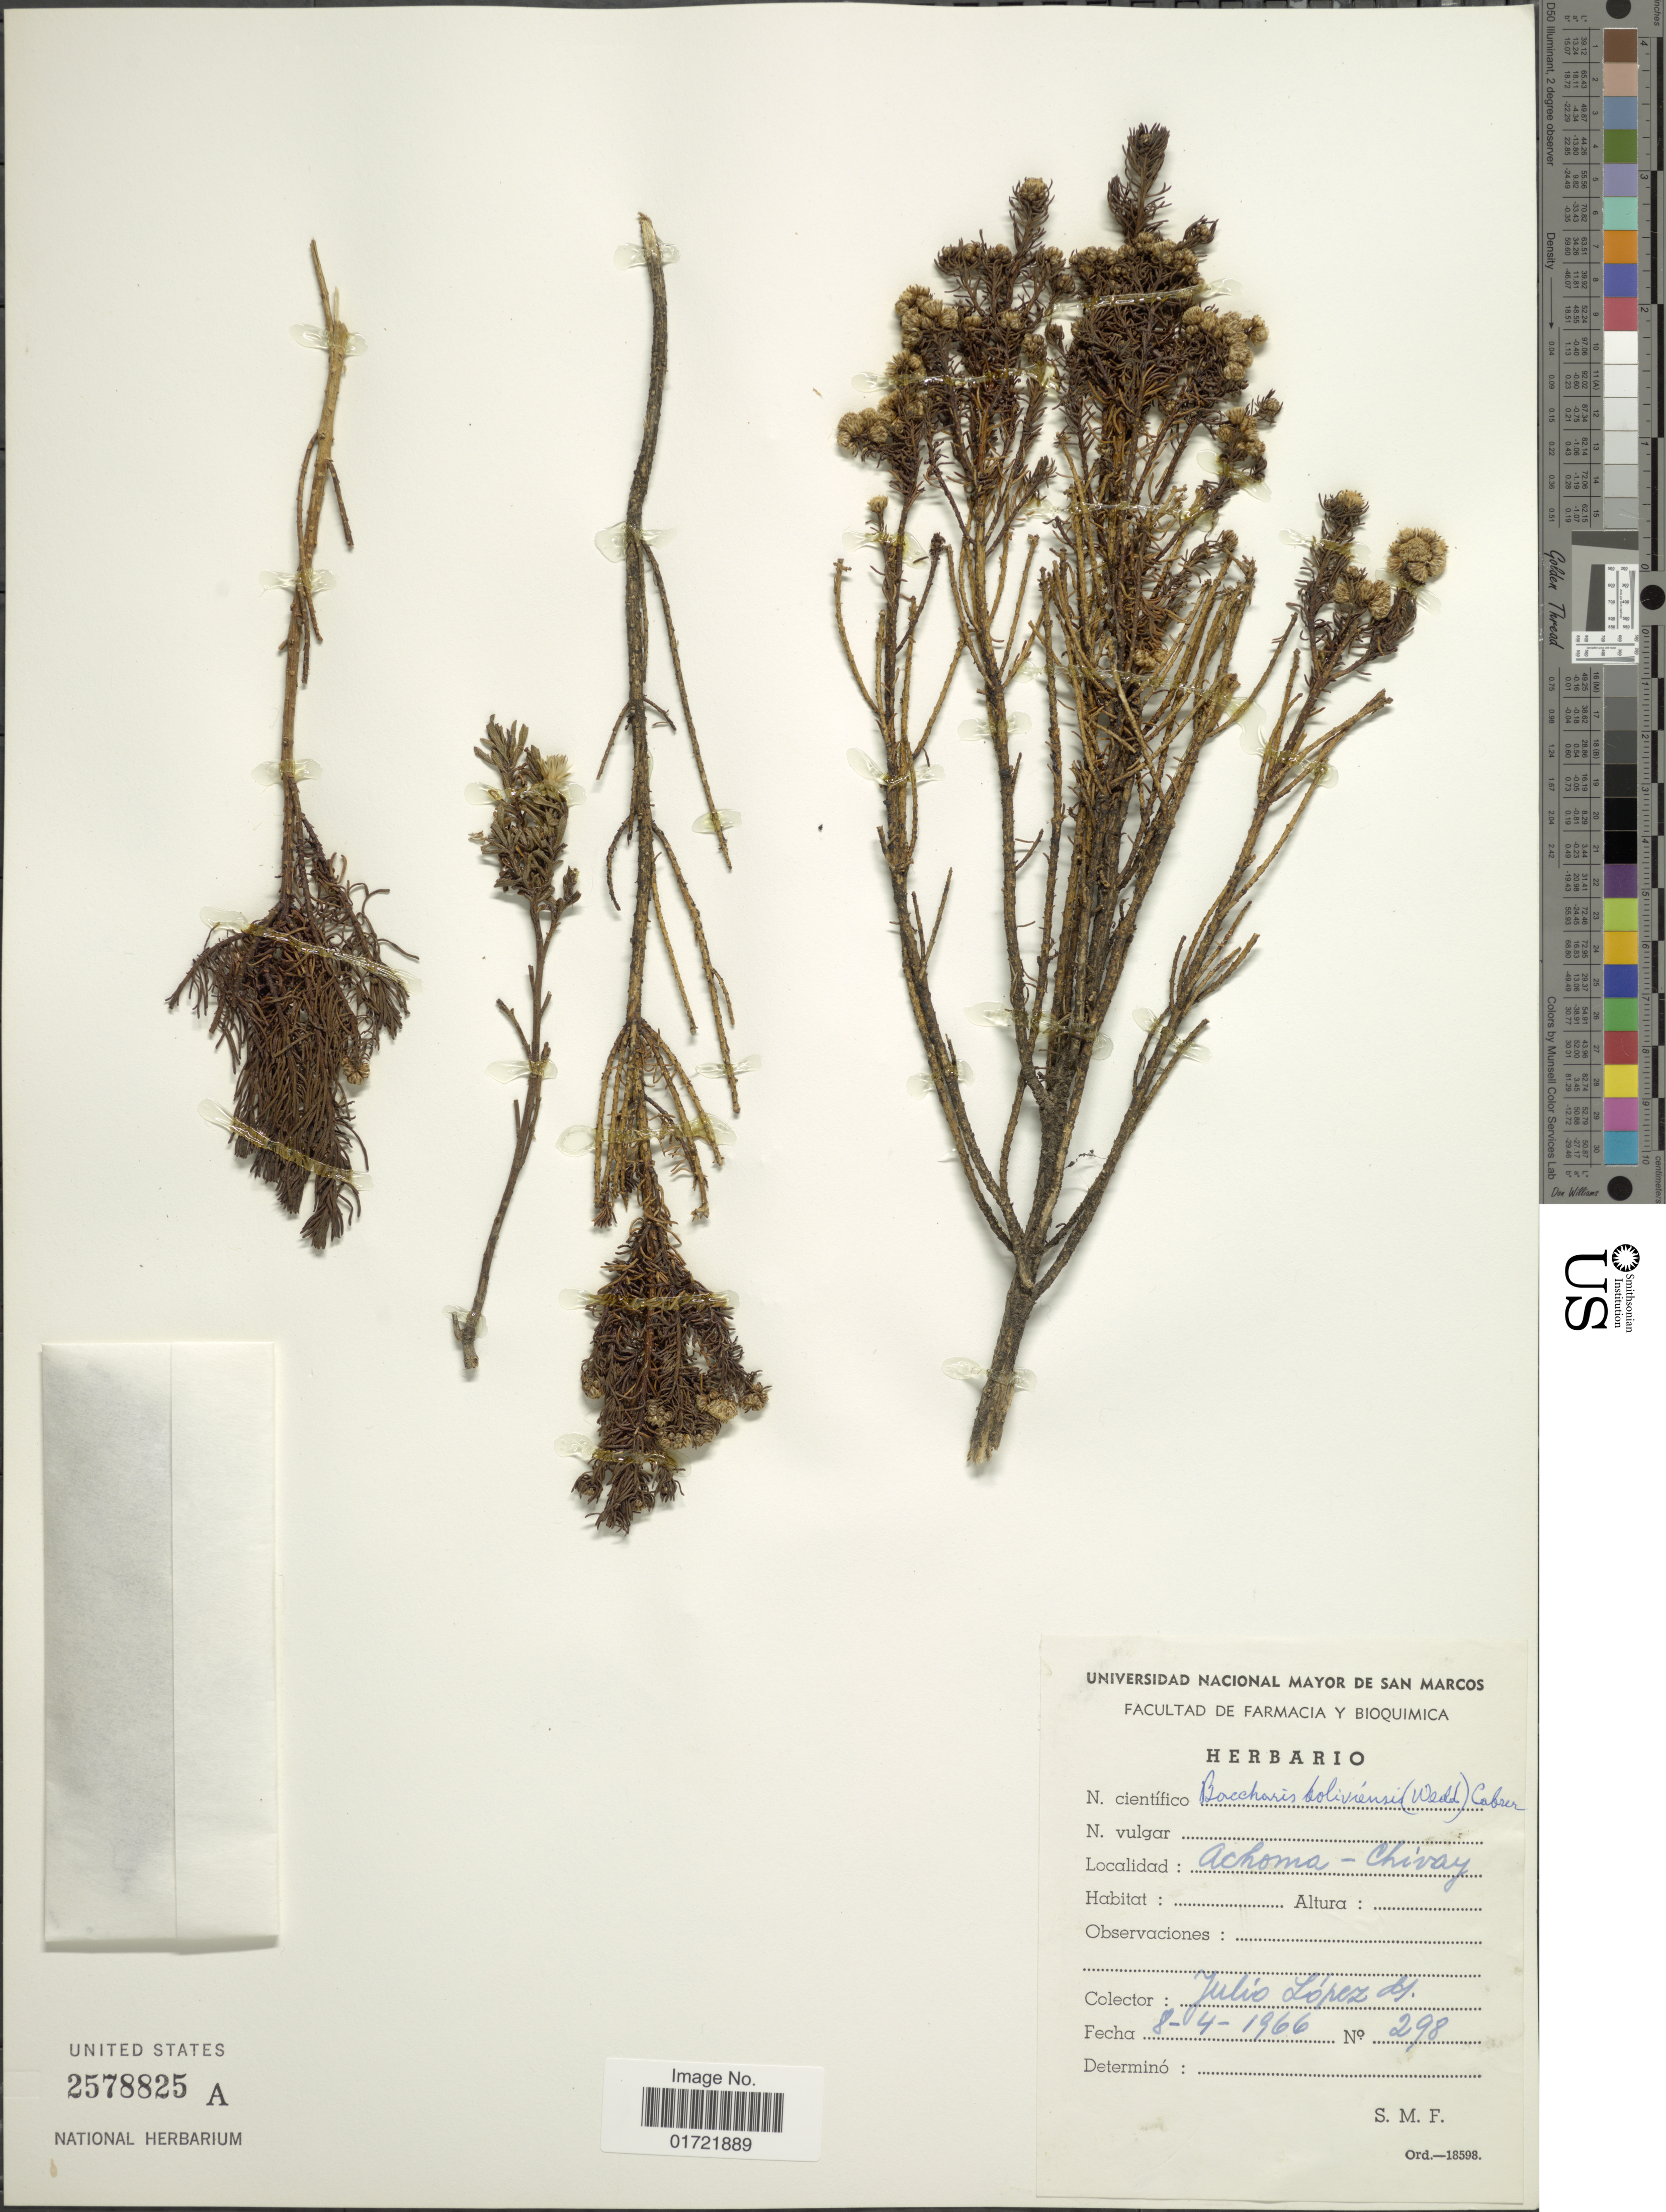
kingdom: Plantae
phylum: Tracheophyta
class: Magnoliopsida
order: Asterales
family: Asteraceae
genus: Baccharis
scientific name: Baccharis bolivensis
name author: (Wedd.) Cabrera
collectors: J. Lopez M.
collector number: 298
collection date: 1966-04-08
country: Peru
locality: Achoma - Chivay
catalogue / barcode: US 2578825A